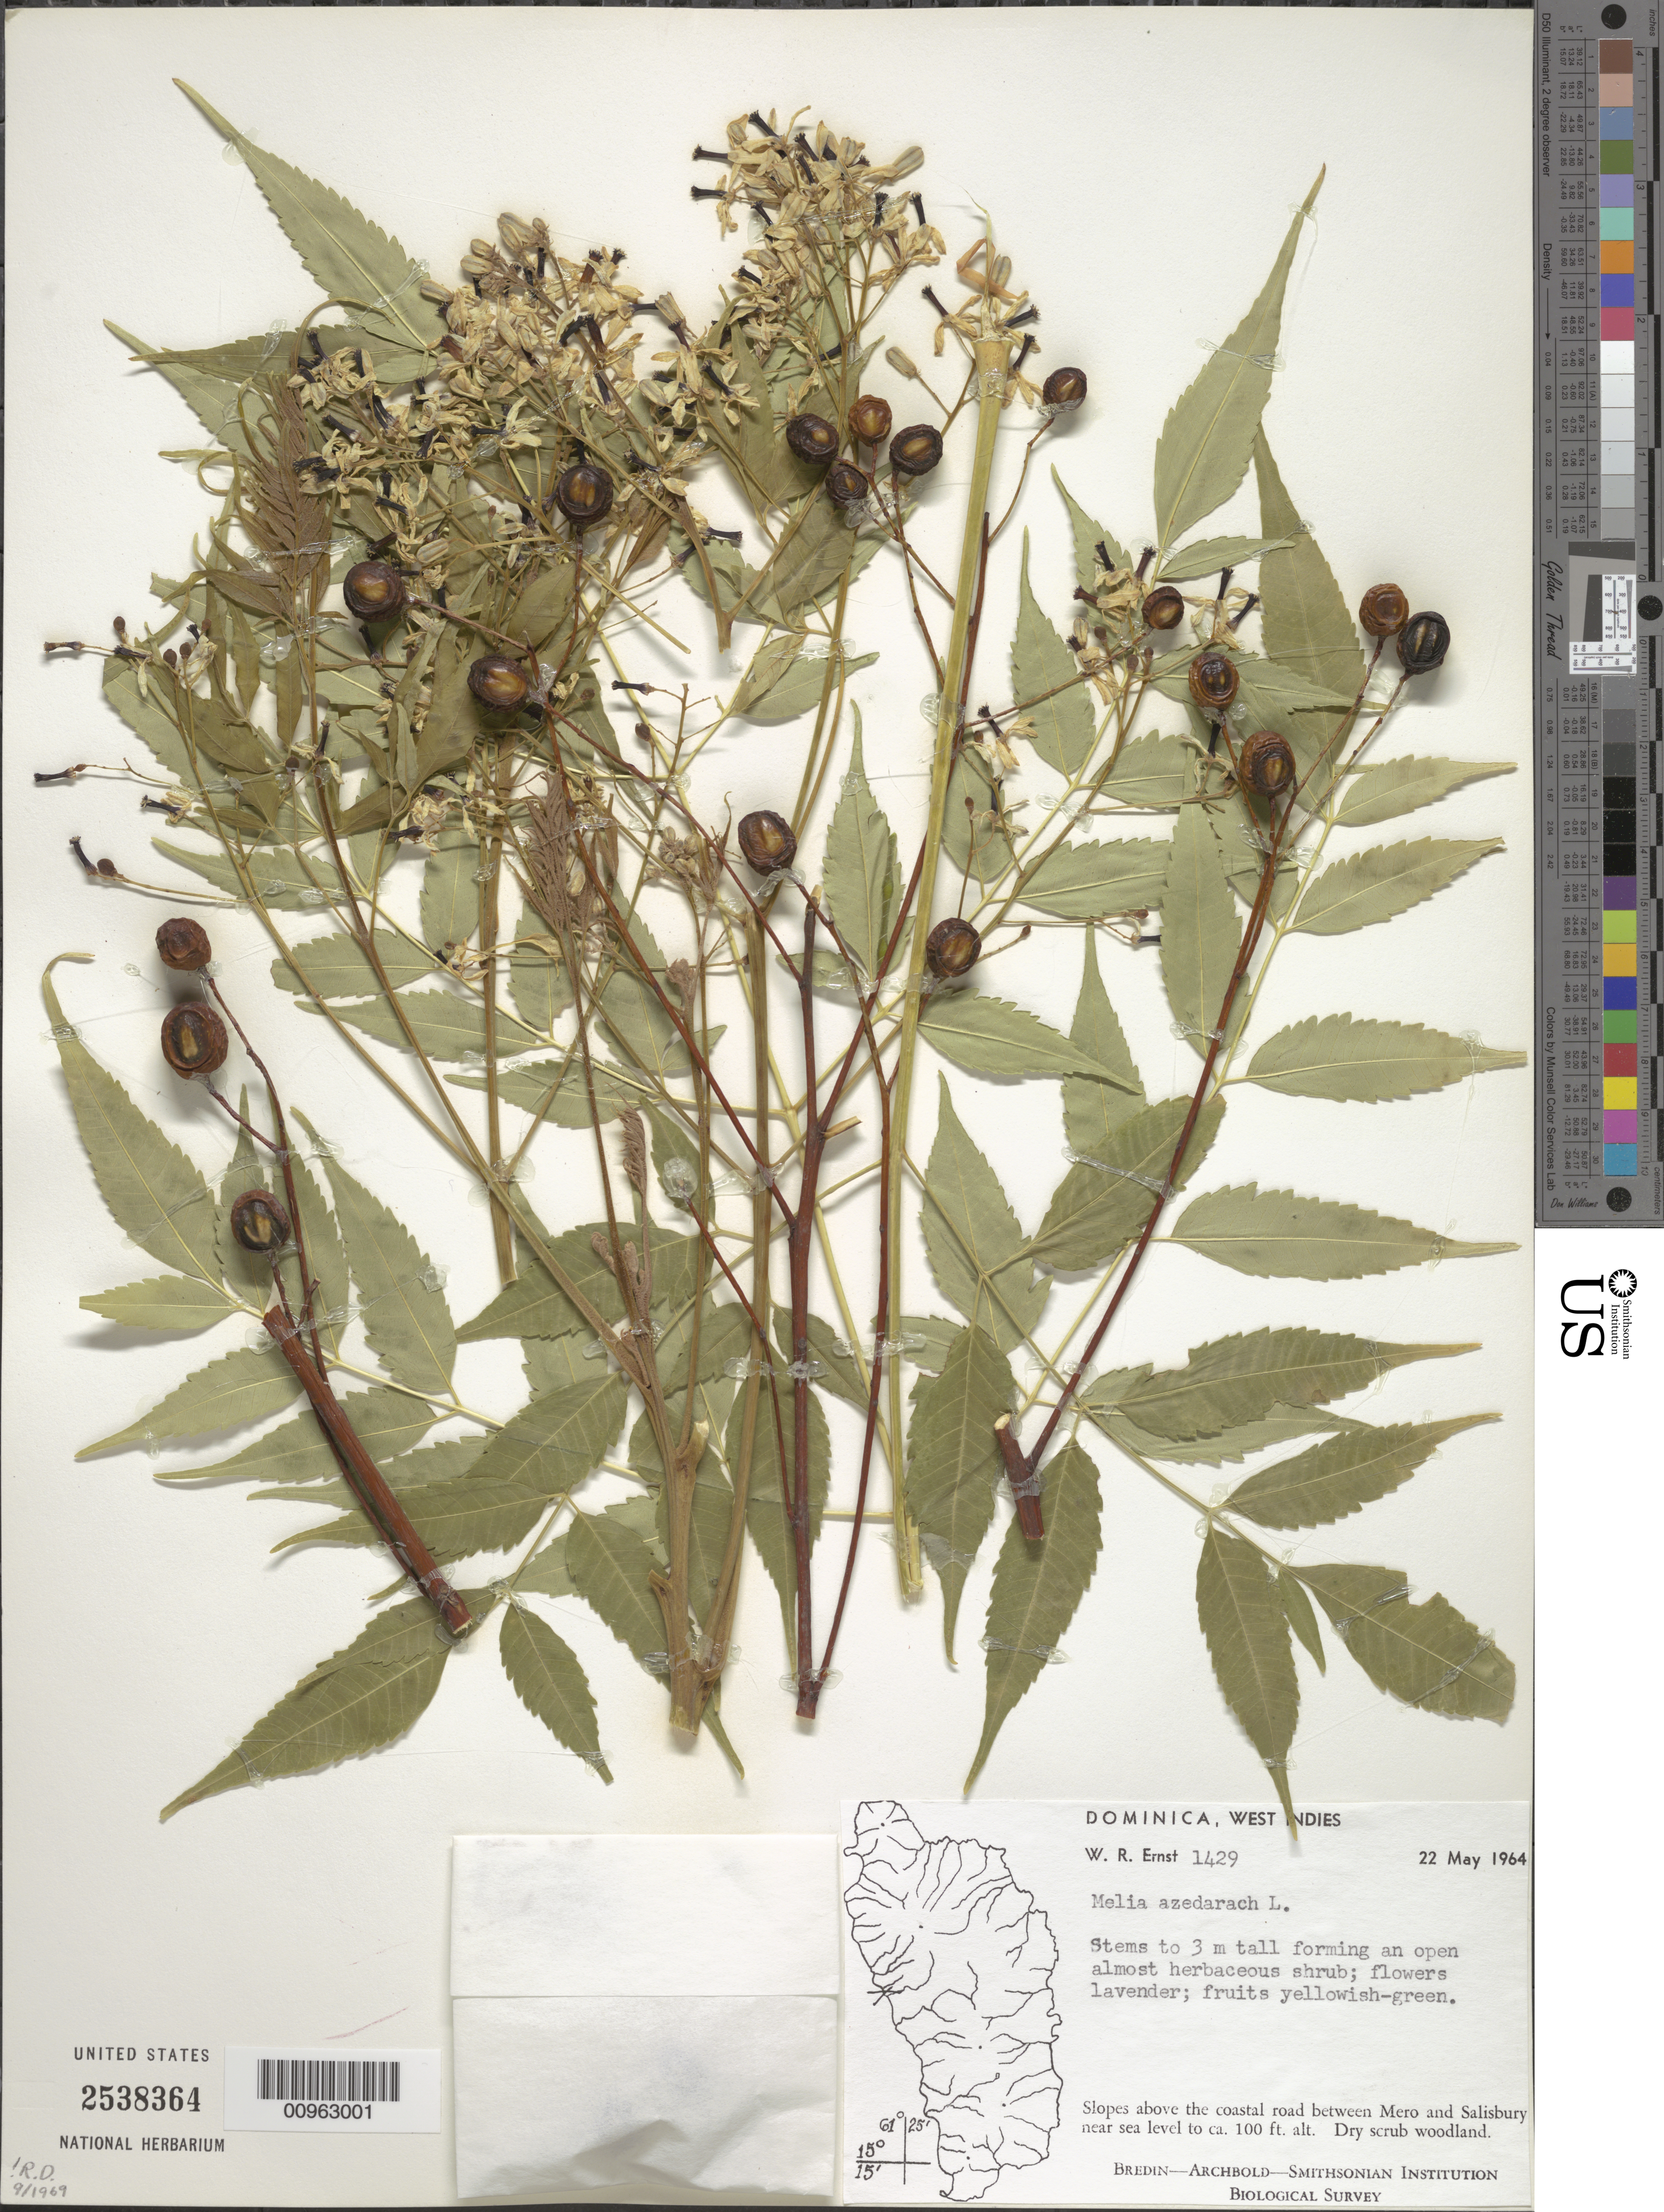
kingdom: Plantae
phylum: Tracheophyta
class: Magnoliopsida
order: Sapindales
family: Meliaceae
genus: Melia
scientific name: Melia azedarach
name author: L.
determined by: DeFilipps, R. A.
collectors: W. R. Ernst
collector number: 1429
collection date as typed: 22 May 1964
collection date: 1964-05-22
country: Dominica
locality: Slopes above the coastal road between Mero and Salisbury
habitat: Dry scrub woodland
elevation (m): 0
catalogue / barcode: US 2538364